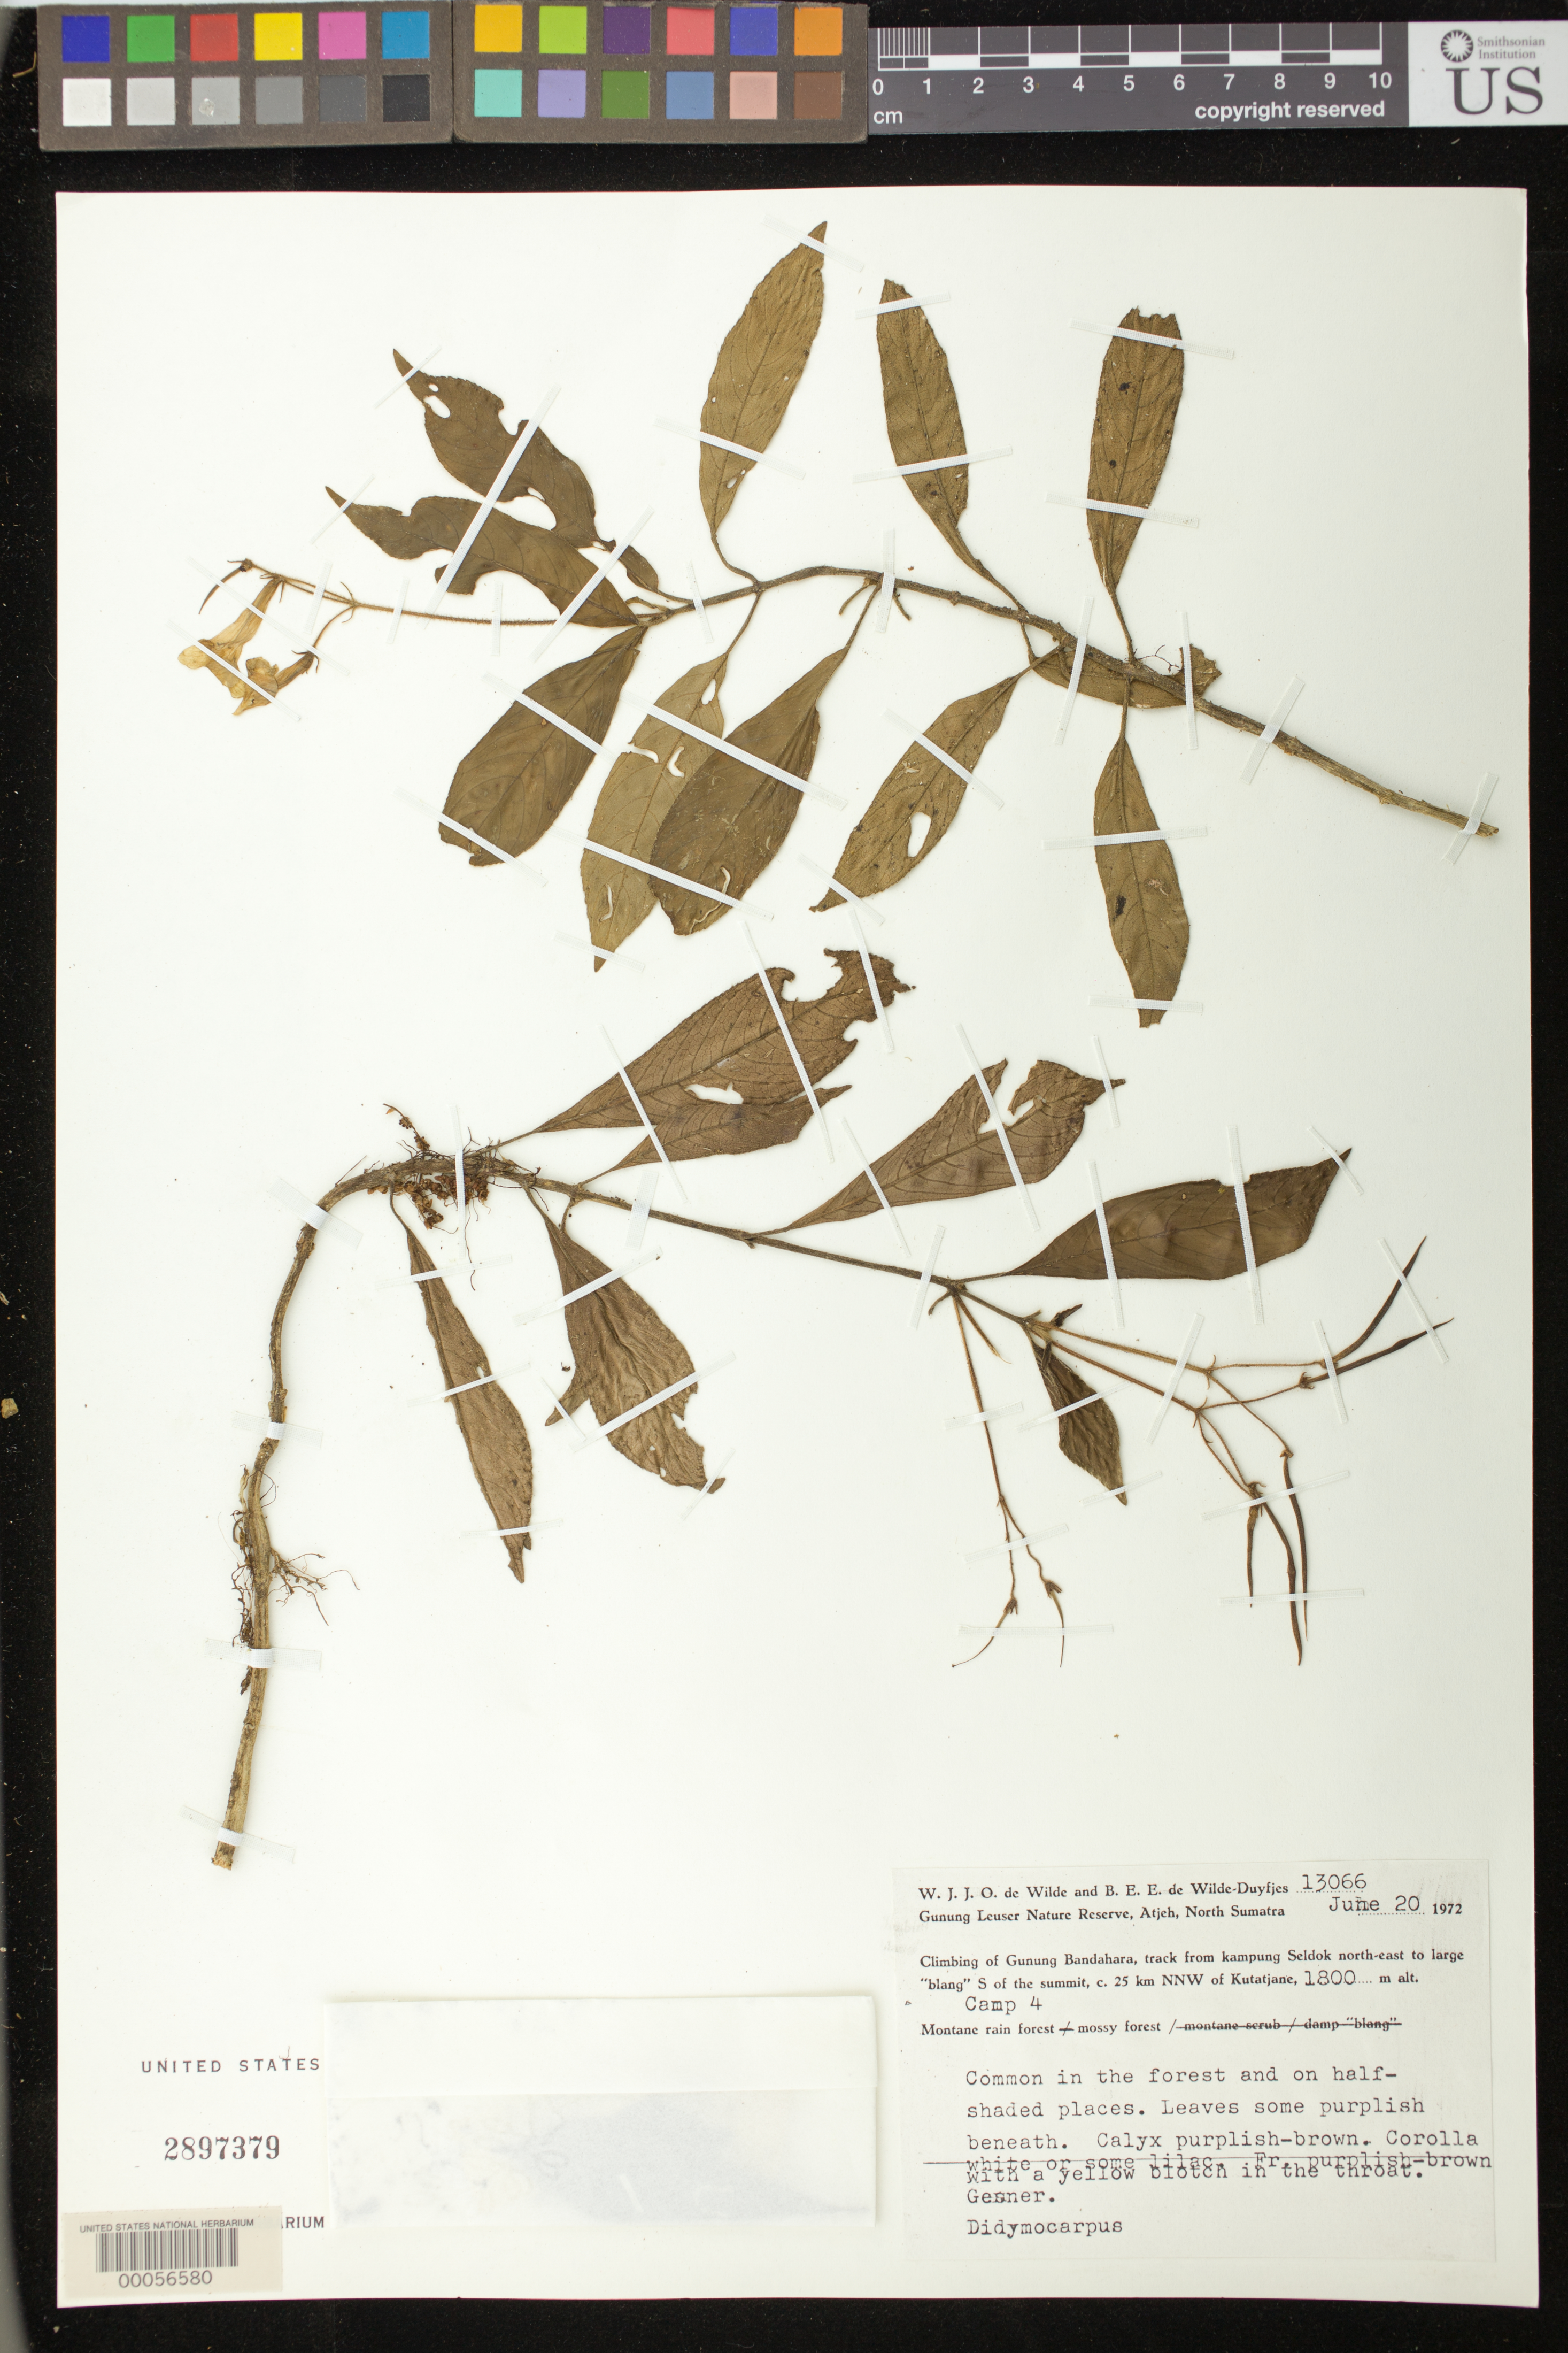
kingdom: Plantae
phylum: Tracheophyta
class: Magnoliopsida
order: Lamiales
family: Gesneriaceae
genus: Didymocarpus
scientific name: Didymocarpus sp.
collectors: W. J. de Wilde & B. E. de Wilde-Duyfjes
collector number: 13066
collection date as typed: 20 Jun 1972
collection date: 1972-06-20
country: Indonesia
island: Sumatra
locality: North sumatra prov., Gunung leuser nature reserve, track from kampung seldok ne to large "blang" s of the summit, 25 km nnw of kutatjane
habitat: Montane rainforest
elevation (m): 1800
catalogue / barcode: US 2897379